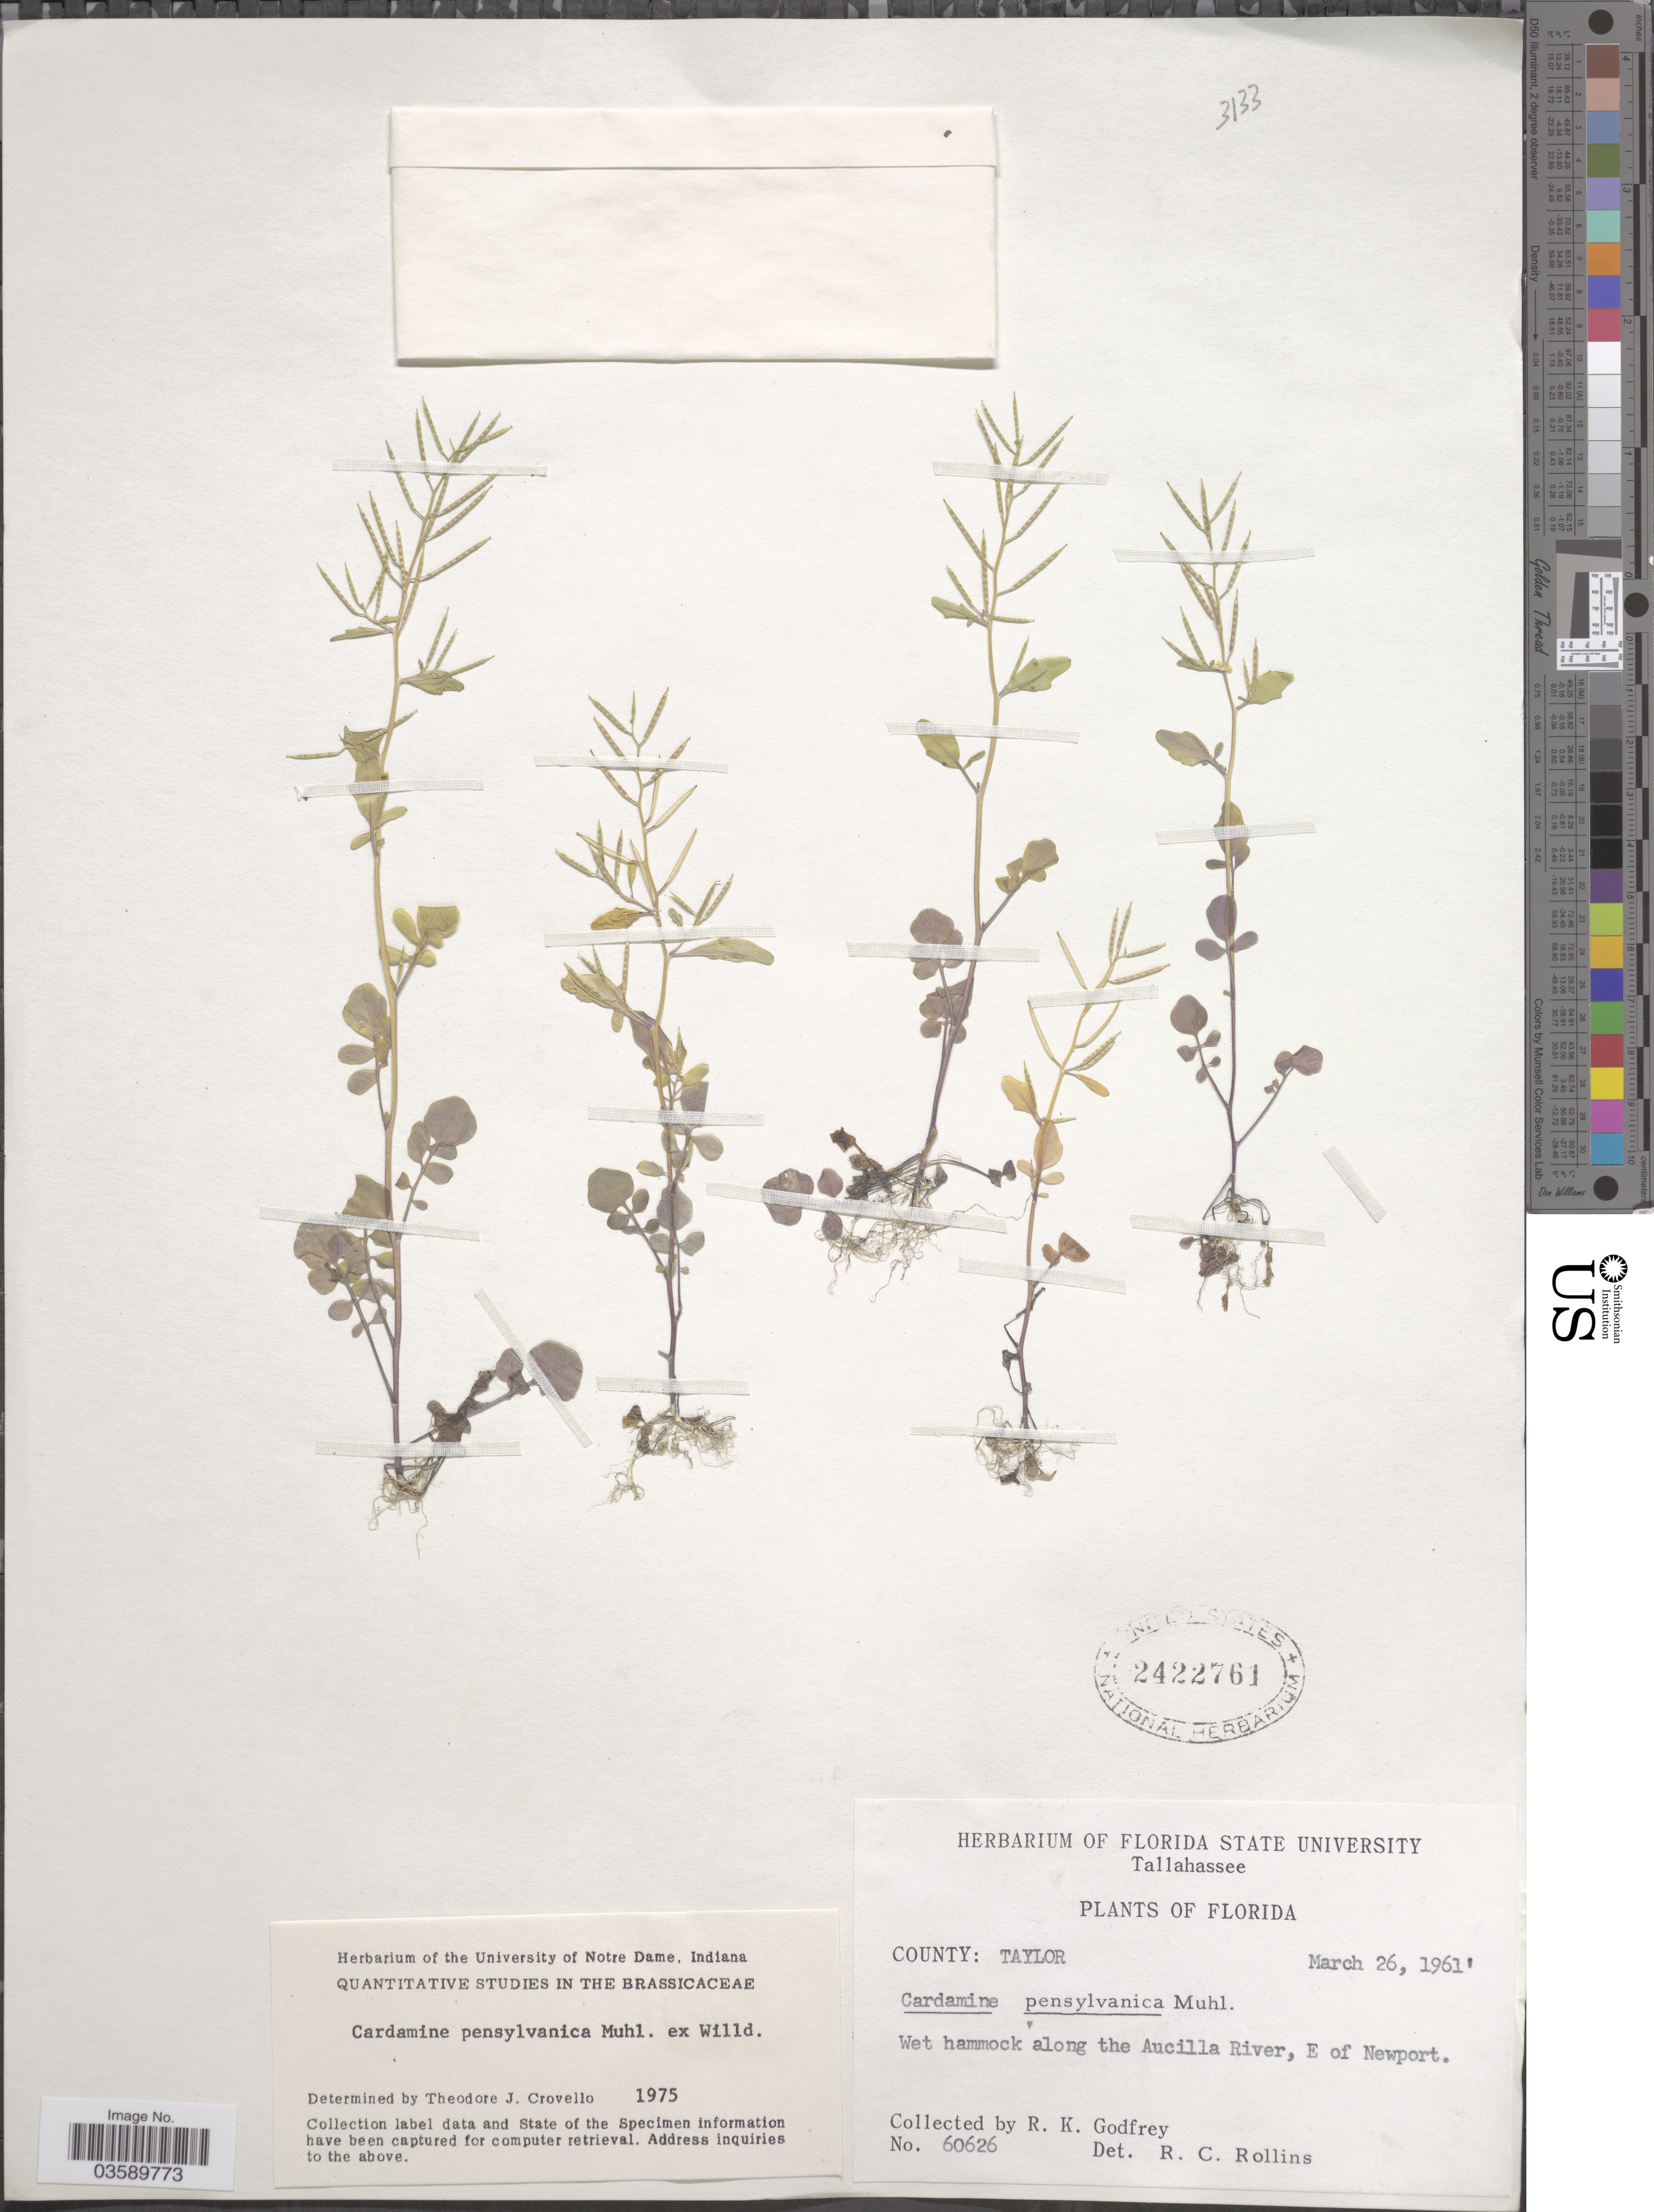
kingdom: Plantae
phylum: Tracheophyta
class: Magnoliopsida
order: Brassicales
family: Brassicaceae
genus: Cardamine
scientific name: Cardamine pensylvanica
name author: Muhl. ex Willd.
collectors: R. K. Godfrey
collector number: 60626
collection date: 1961-03-26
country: United States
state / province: Florida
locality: County: Taylor. Wet hammock along the Aucilla River, E of Newport.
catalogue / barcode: US 2422761